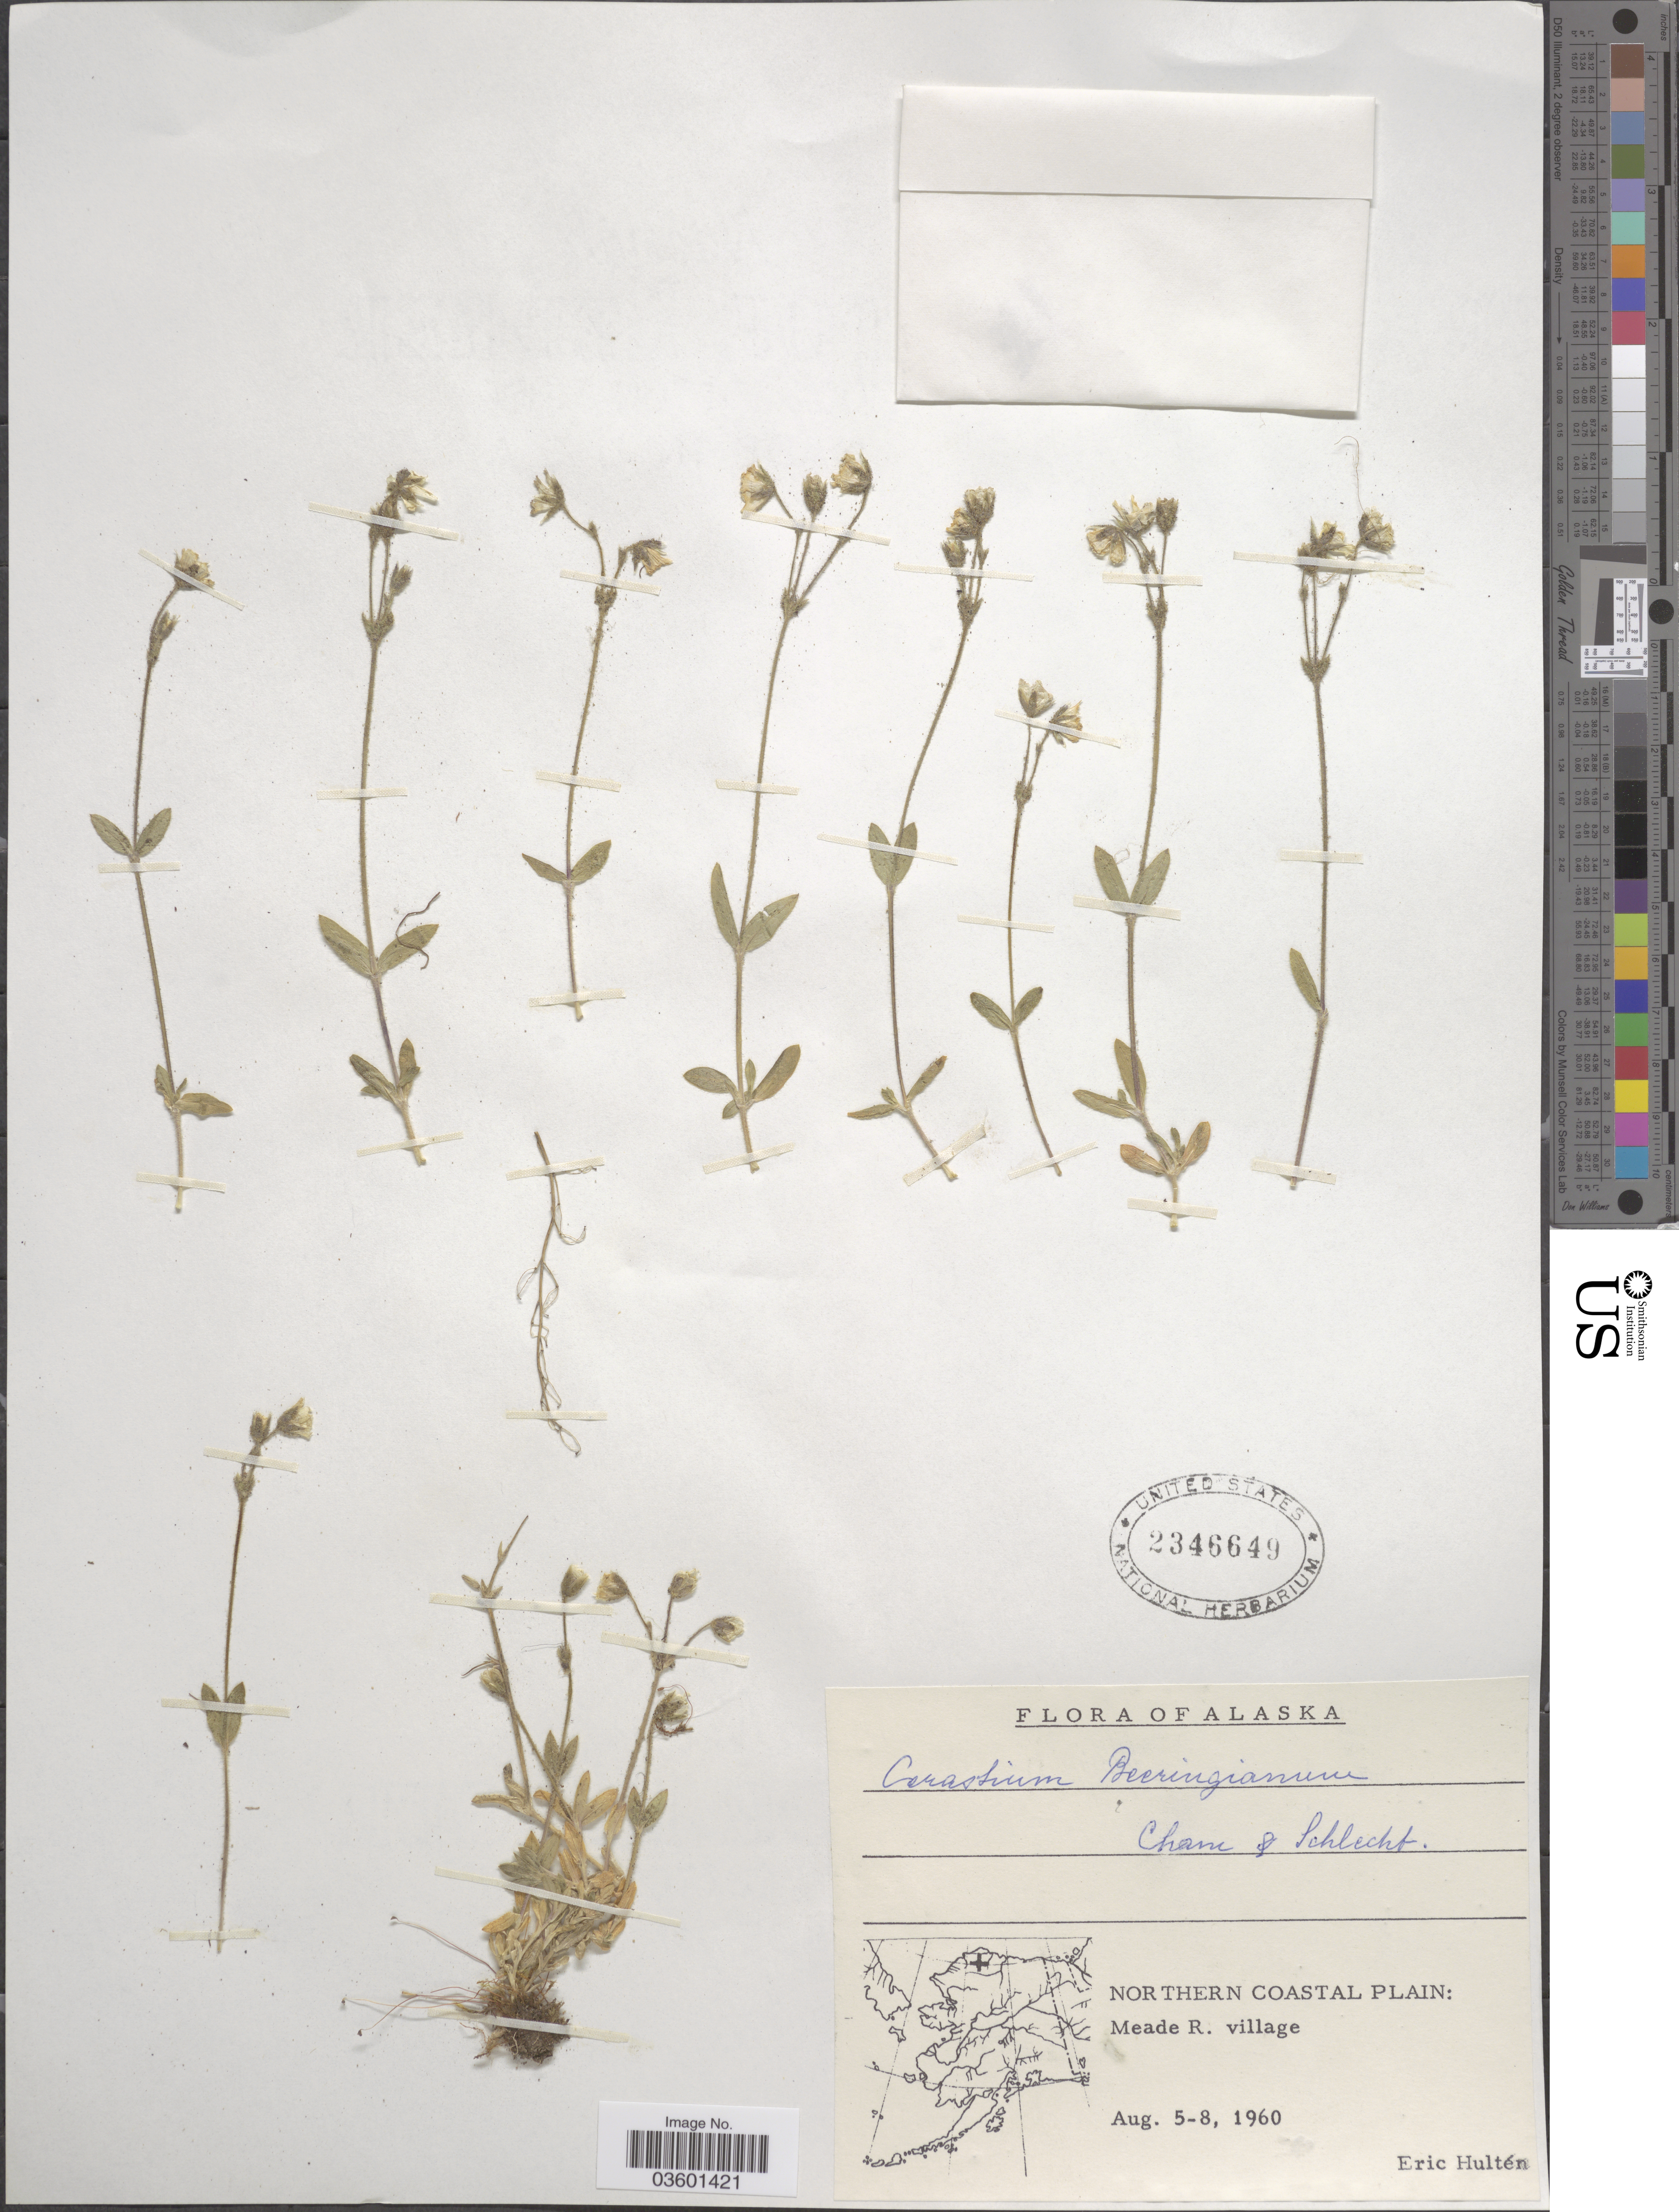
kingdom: Plantae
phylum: Tracheophyta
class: Magnoliopsida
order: Caryophyllales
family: Caryophyllaceae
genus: Cerastium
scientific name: Cerastium beeringianum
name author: Cham. & Schltdl.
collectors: E. G. Hultén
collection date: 1960-08-05/1960-08-08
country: United States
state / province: Alaska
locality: Northern Coastal Plain: Meade R. village.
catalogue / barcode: US 2346649